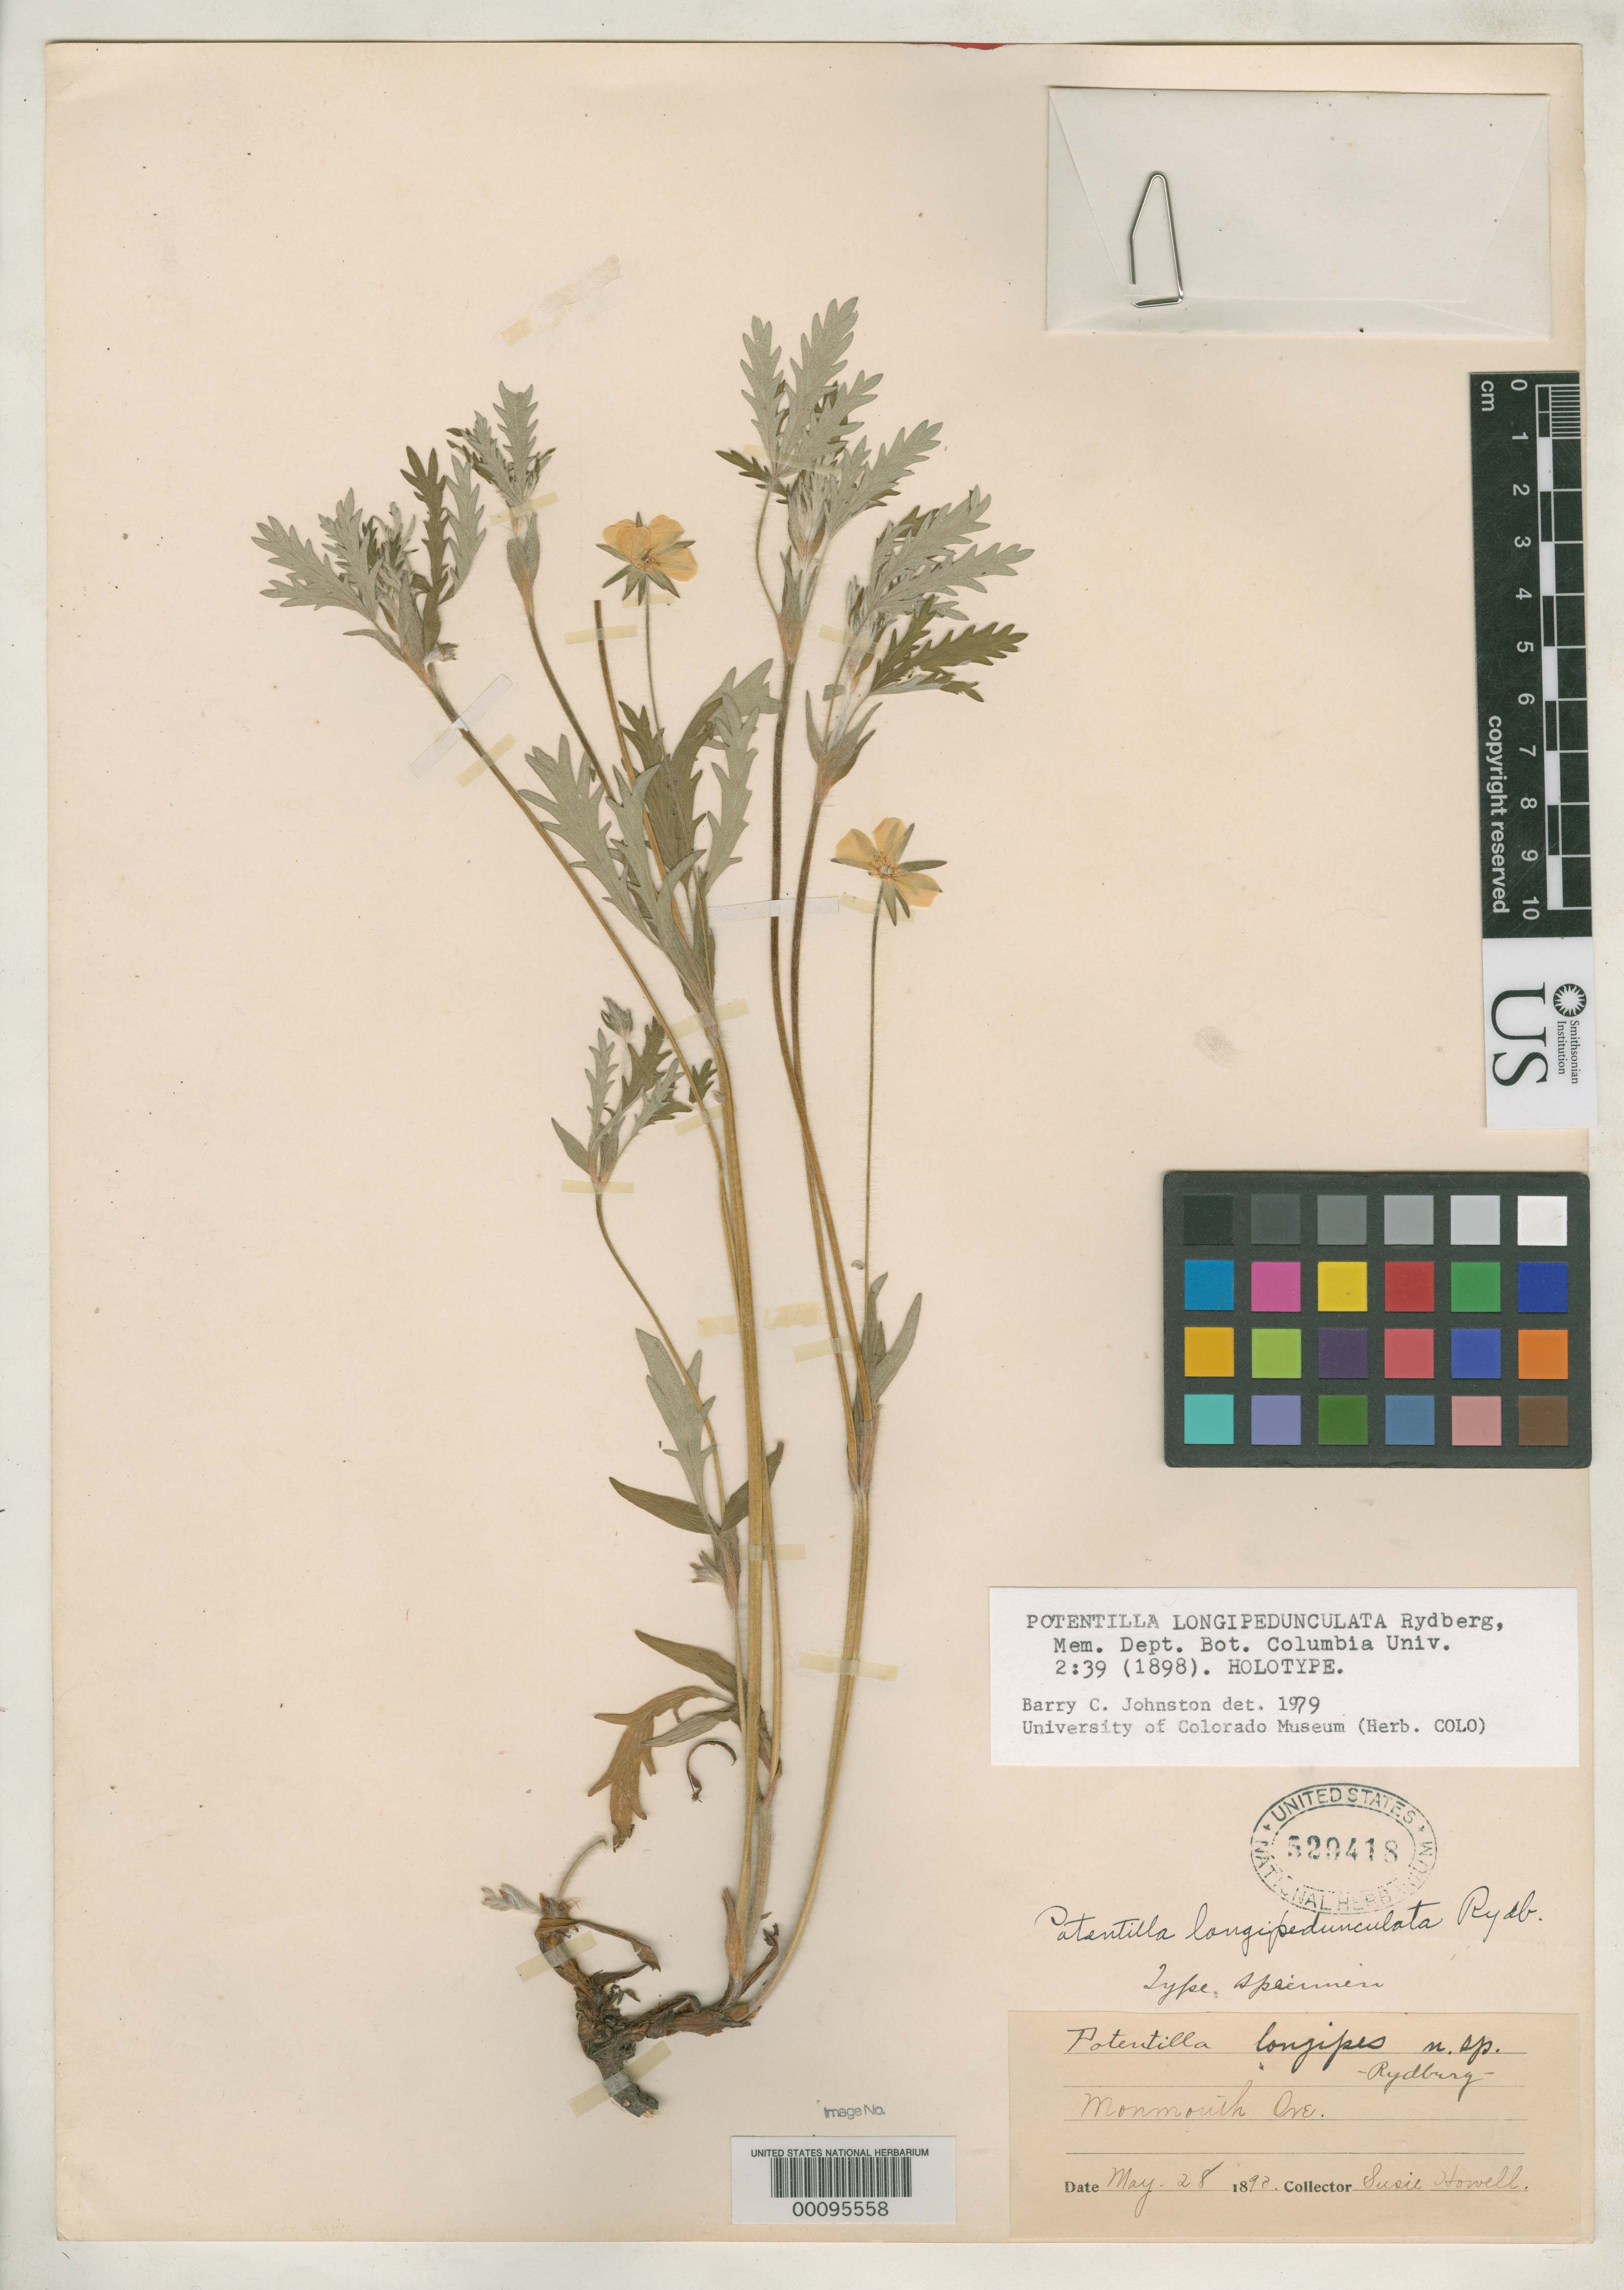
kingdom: Plantae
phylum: Tracheophyta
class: Magnoliopsida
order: Rosales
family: Rosaceae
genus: Potentilla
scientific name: Potentilla longipedunculata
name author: Rydb.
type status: Isotype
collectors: S. Howell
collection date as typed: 28 May 1893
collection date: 1893-05-28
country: United States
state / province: Oregon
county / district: Polk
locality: Monmouth.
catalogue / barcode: US 529418